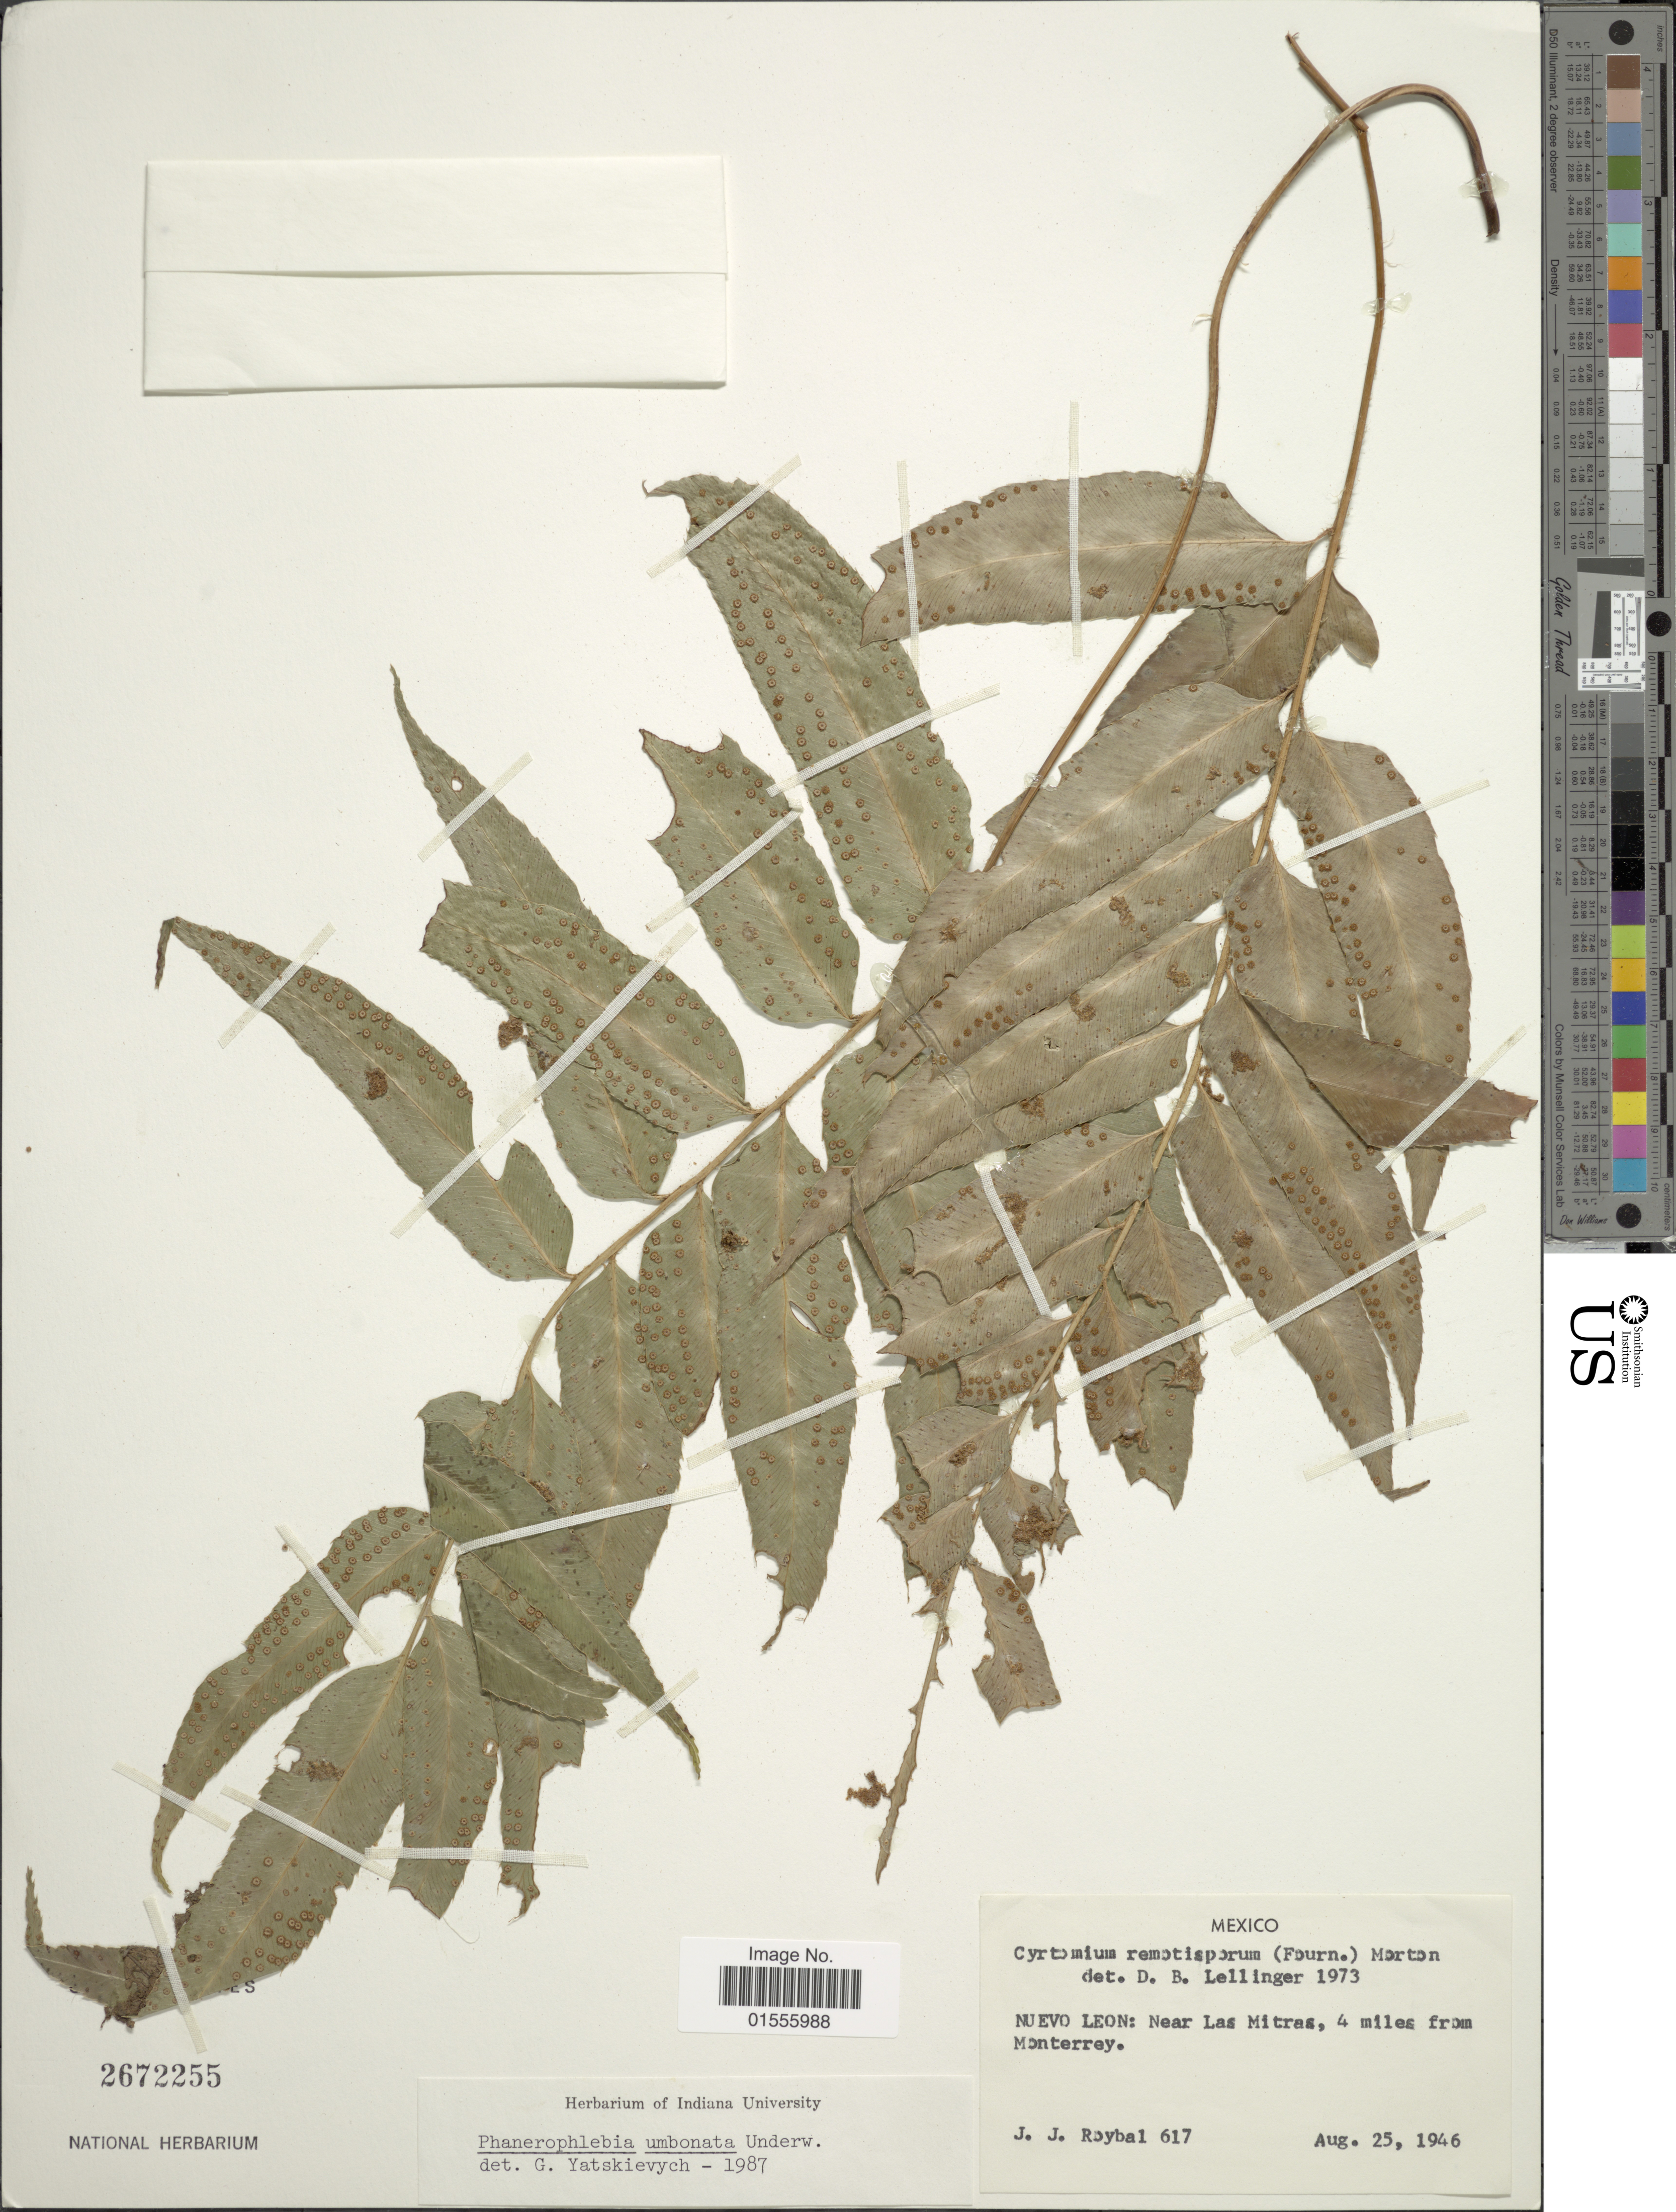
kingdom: Plantae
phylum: Tracheophyta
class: Polypodiopsida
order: Polypodiales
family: Dryopteridaceae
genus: Phanerophlebia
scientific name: Phanerophlebia umbonata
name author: Underw.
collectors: J. J. Roybal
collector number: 617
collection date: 1946-08-25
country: Mexico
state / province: Nuevo León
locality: Near Las Mitras, 4 miles from Monterrey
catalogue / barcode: US 2672255